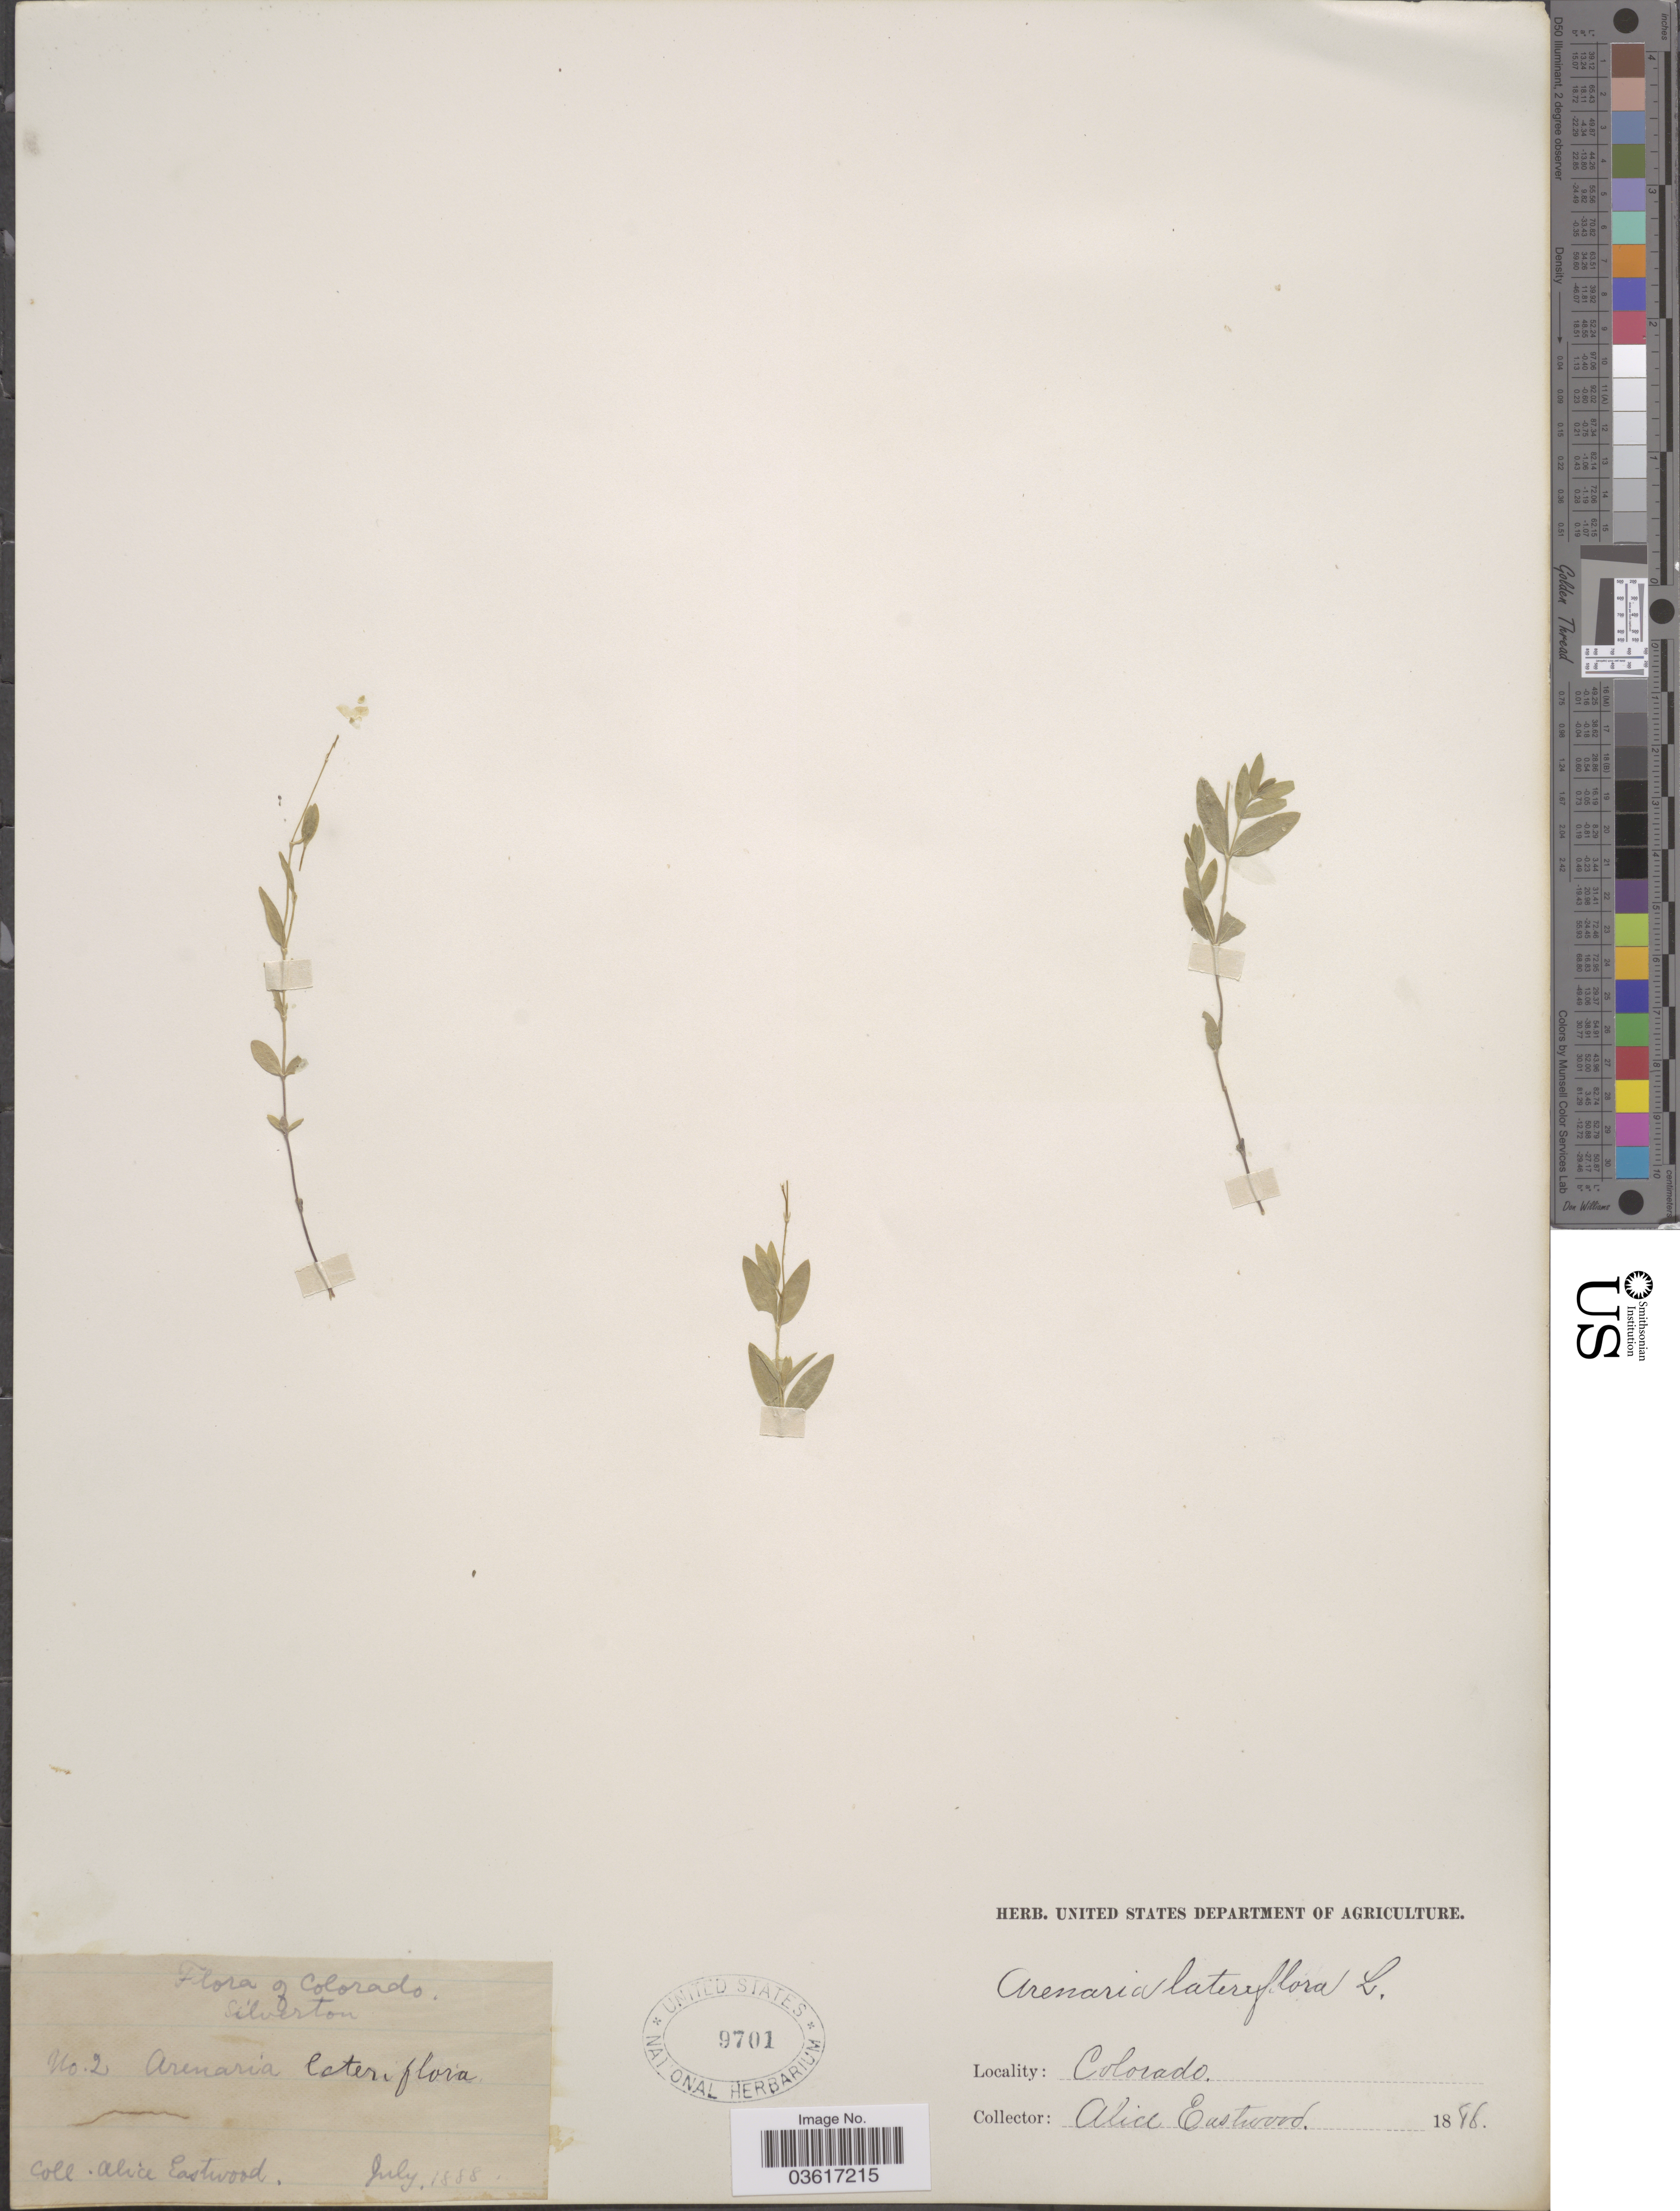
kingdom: Plantae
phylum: Tracheophyta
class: Magnoliopsida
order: Caryophyllales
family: Caryophyllaceae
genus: Moehringia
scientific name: Moehringia lateriflora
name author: (L.) Fenzl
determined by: Strong, Mark T., (BOT), Smithsonian Institution - National Museum of Natural History (UNITED STATES)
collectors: A. Eastwood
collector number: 2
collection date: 1888-07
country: United States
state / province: Colorado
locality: Silverton.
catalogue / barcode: US 9701